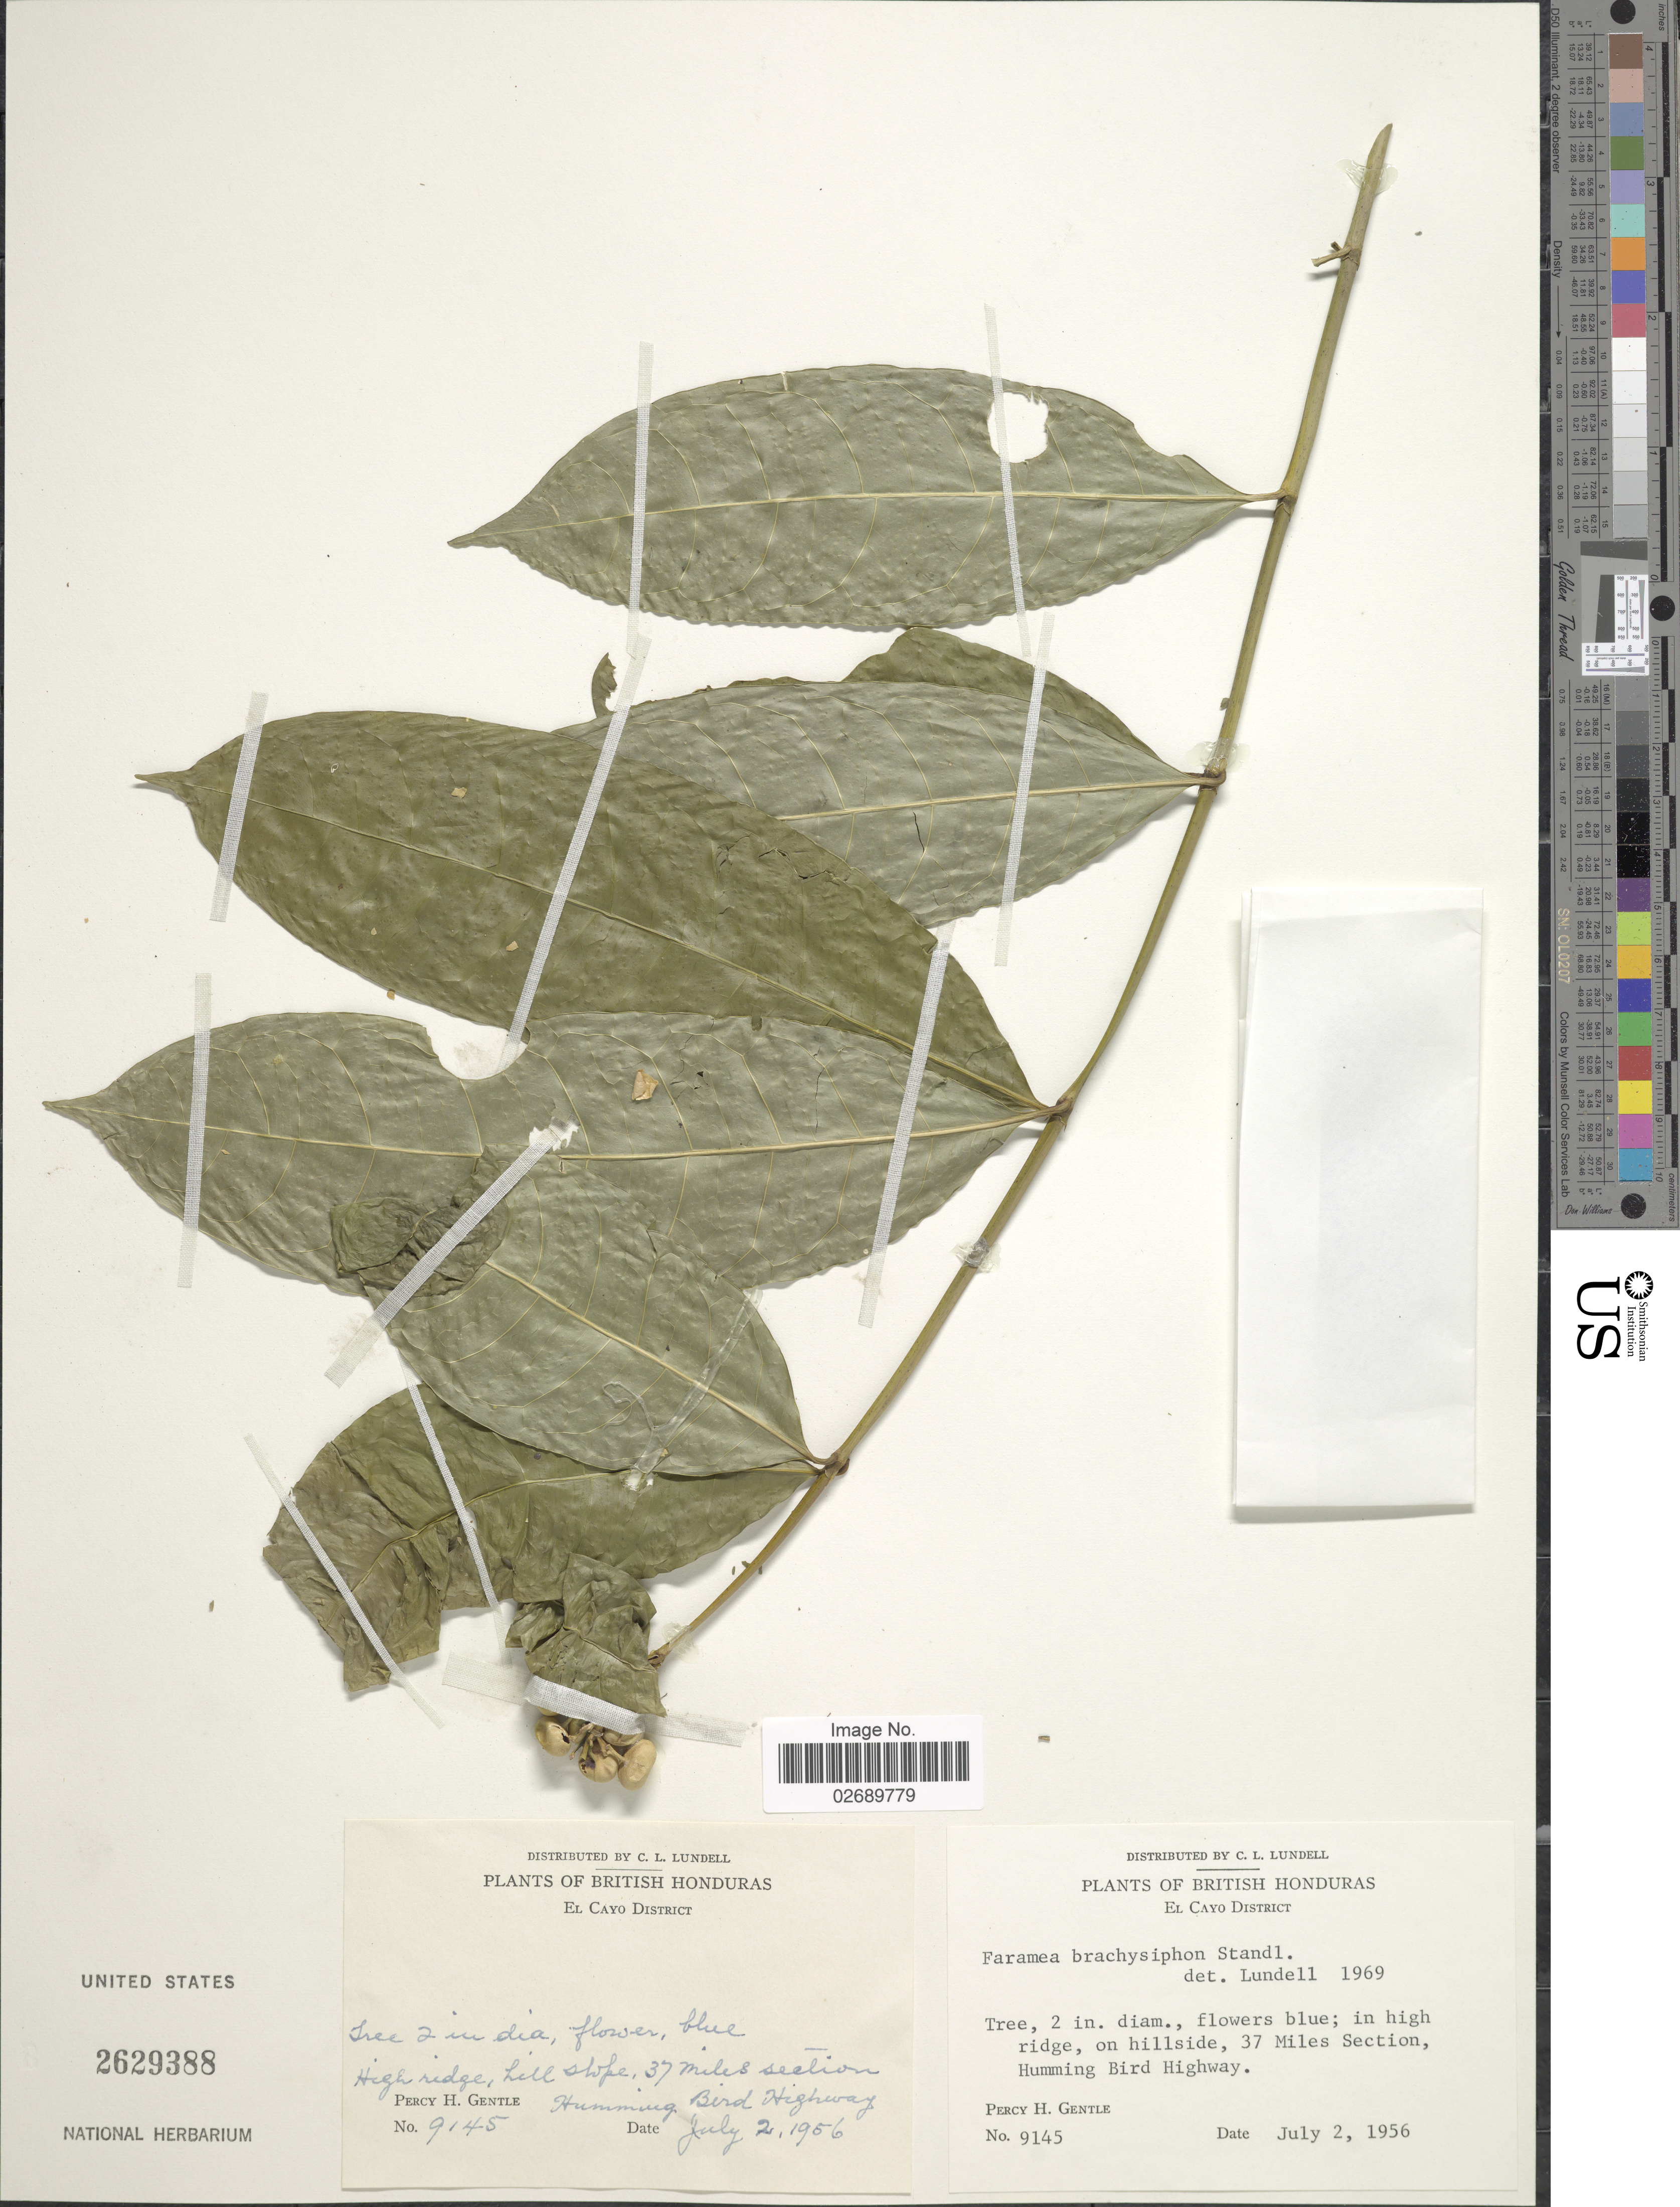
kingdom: Plantae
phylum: Tracheophyta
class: Magnoliopsida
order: Gentianales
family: Rubiaceae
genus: Faramea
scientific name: Faramea brachysiphon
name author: Standl.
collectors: P. H. Gentle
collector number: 9145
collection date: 1956-07-02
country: Belize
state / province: Cayo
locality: British Honduras, on hillside, 37 miles Section, Humming Bird Highway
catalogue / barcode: US 2629388